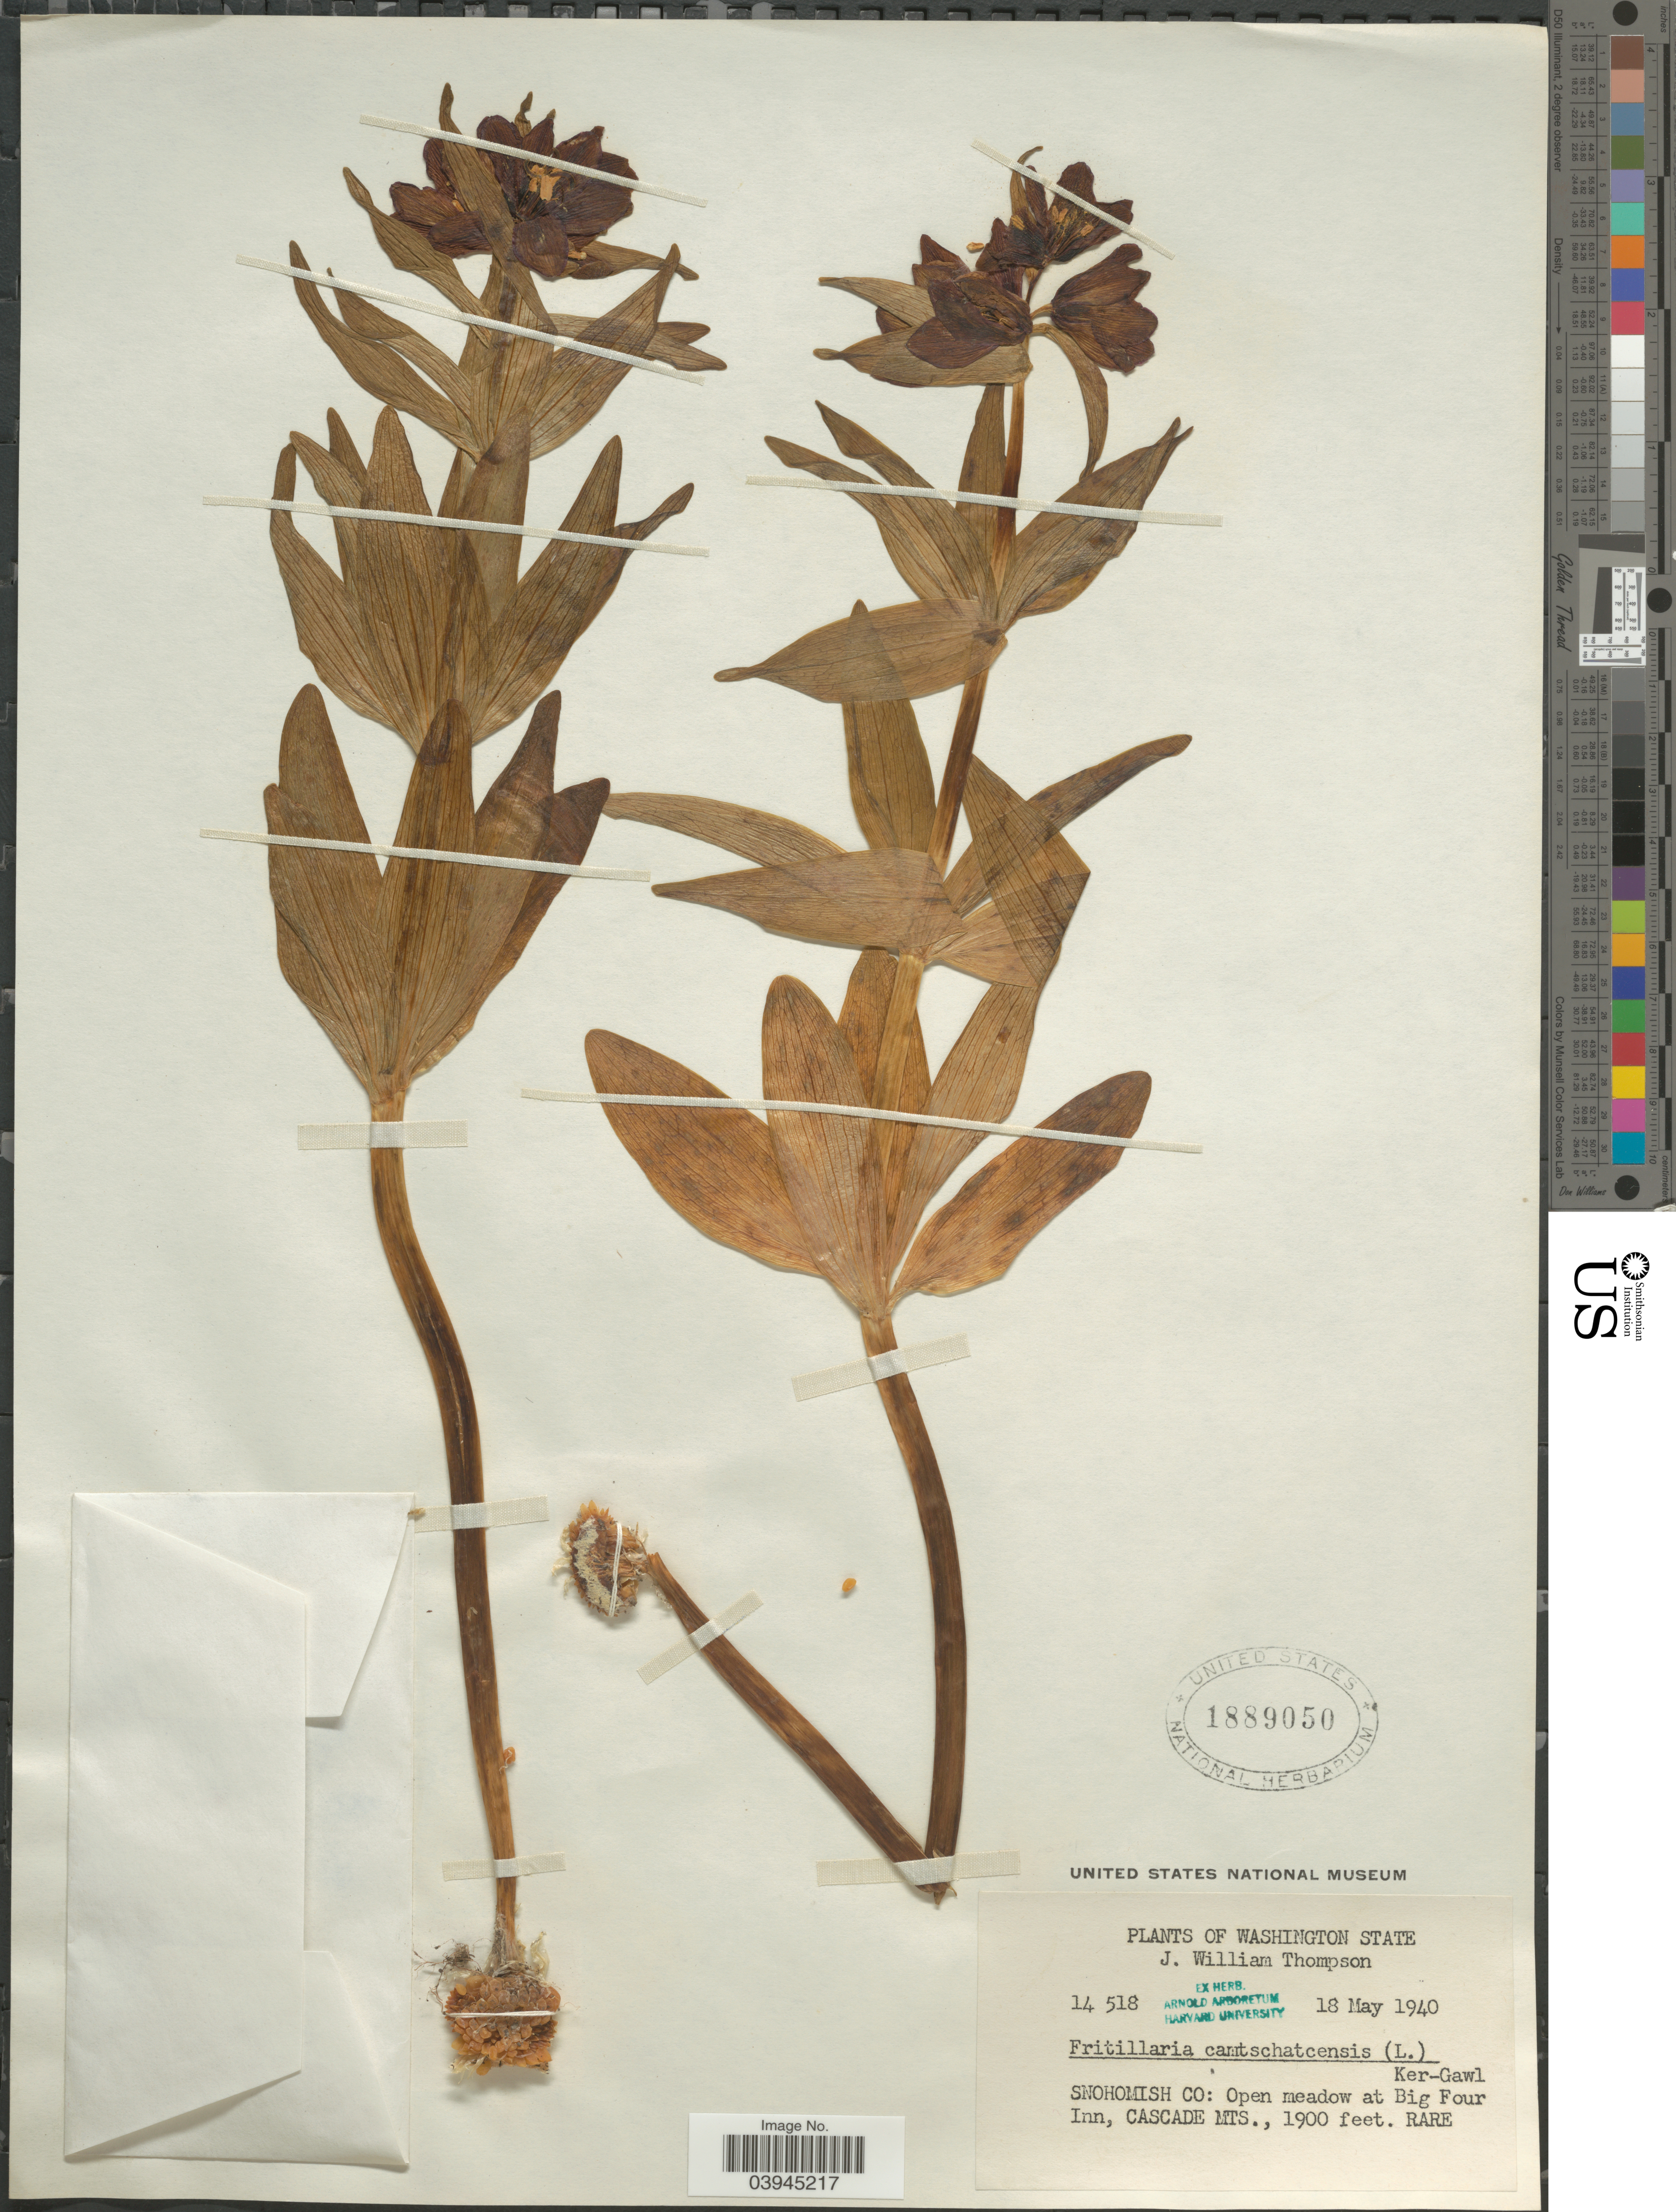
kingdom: Plantae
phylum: Tracheophyta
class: Liliopsida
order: Liliales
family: Liliaceae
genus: Fritillaria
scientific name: Fritillaria camschatcensis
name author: (L.) Ker Gawl.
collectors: J. W. Thompson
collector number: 14518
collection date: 1940-05-18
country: United States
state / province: Washington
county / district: Snohomish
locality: Snohomish Co: Open meadow at Big Four Inn, Cascade Mts.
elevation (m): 579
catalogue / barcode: US 1889050